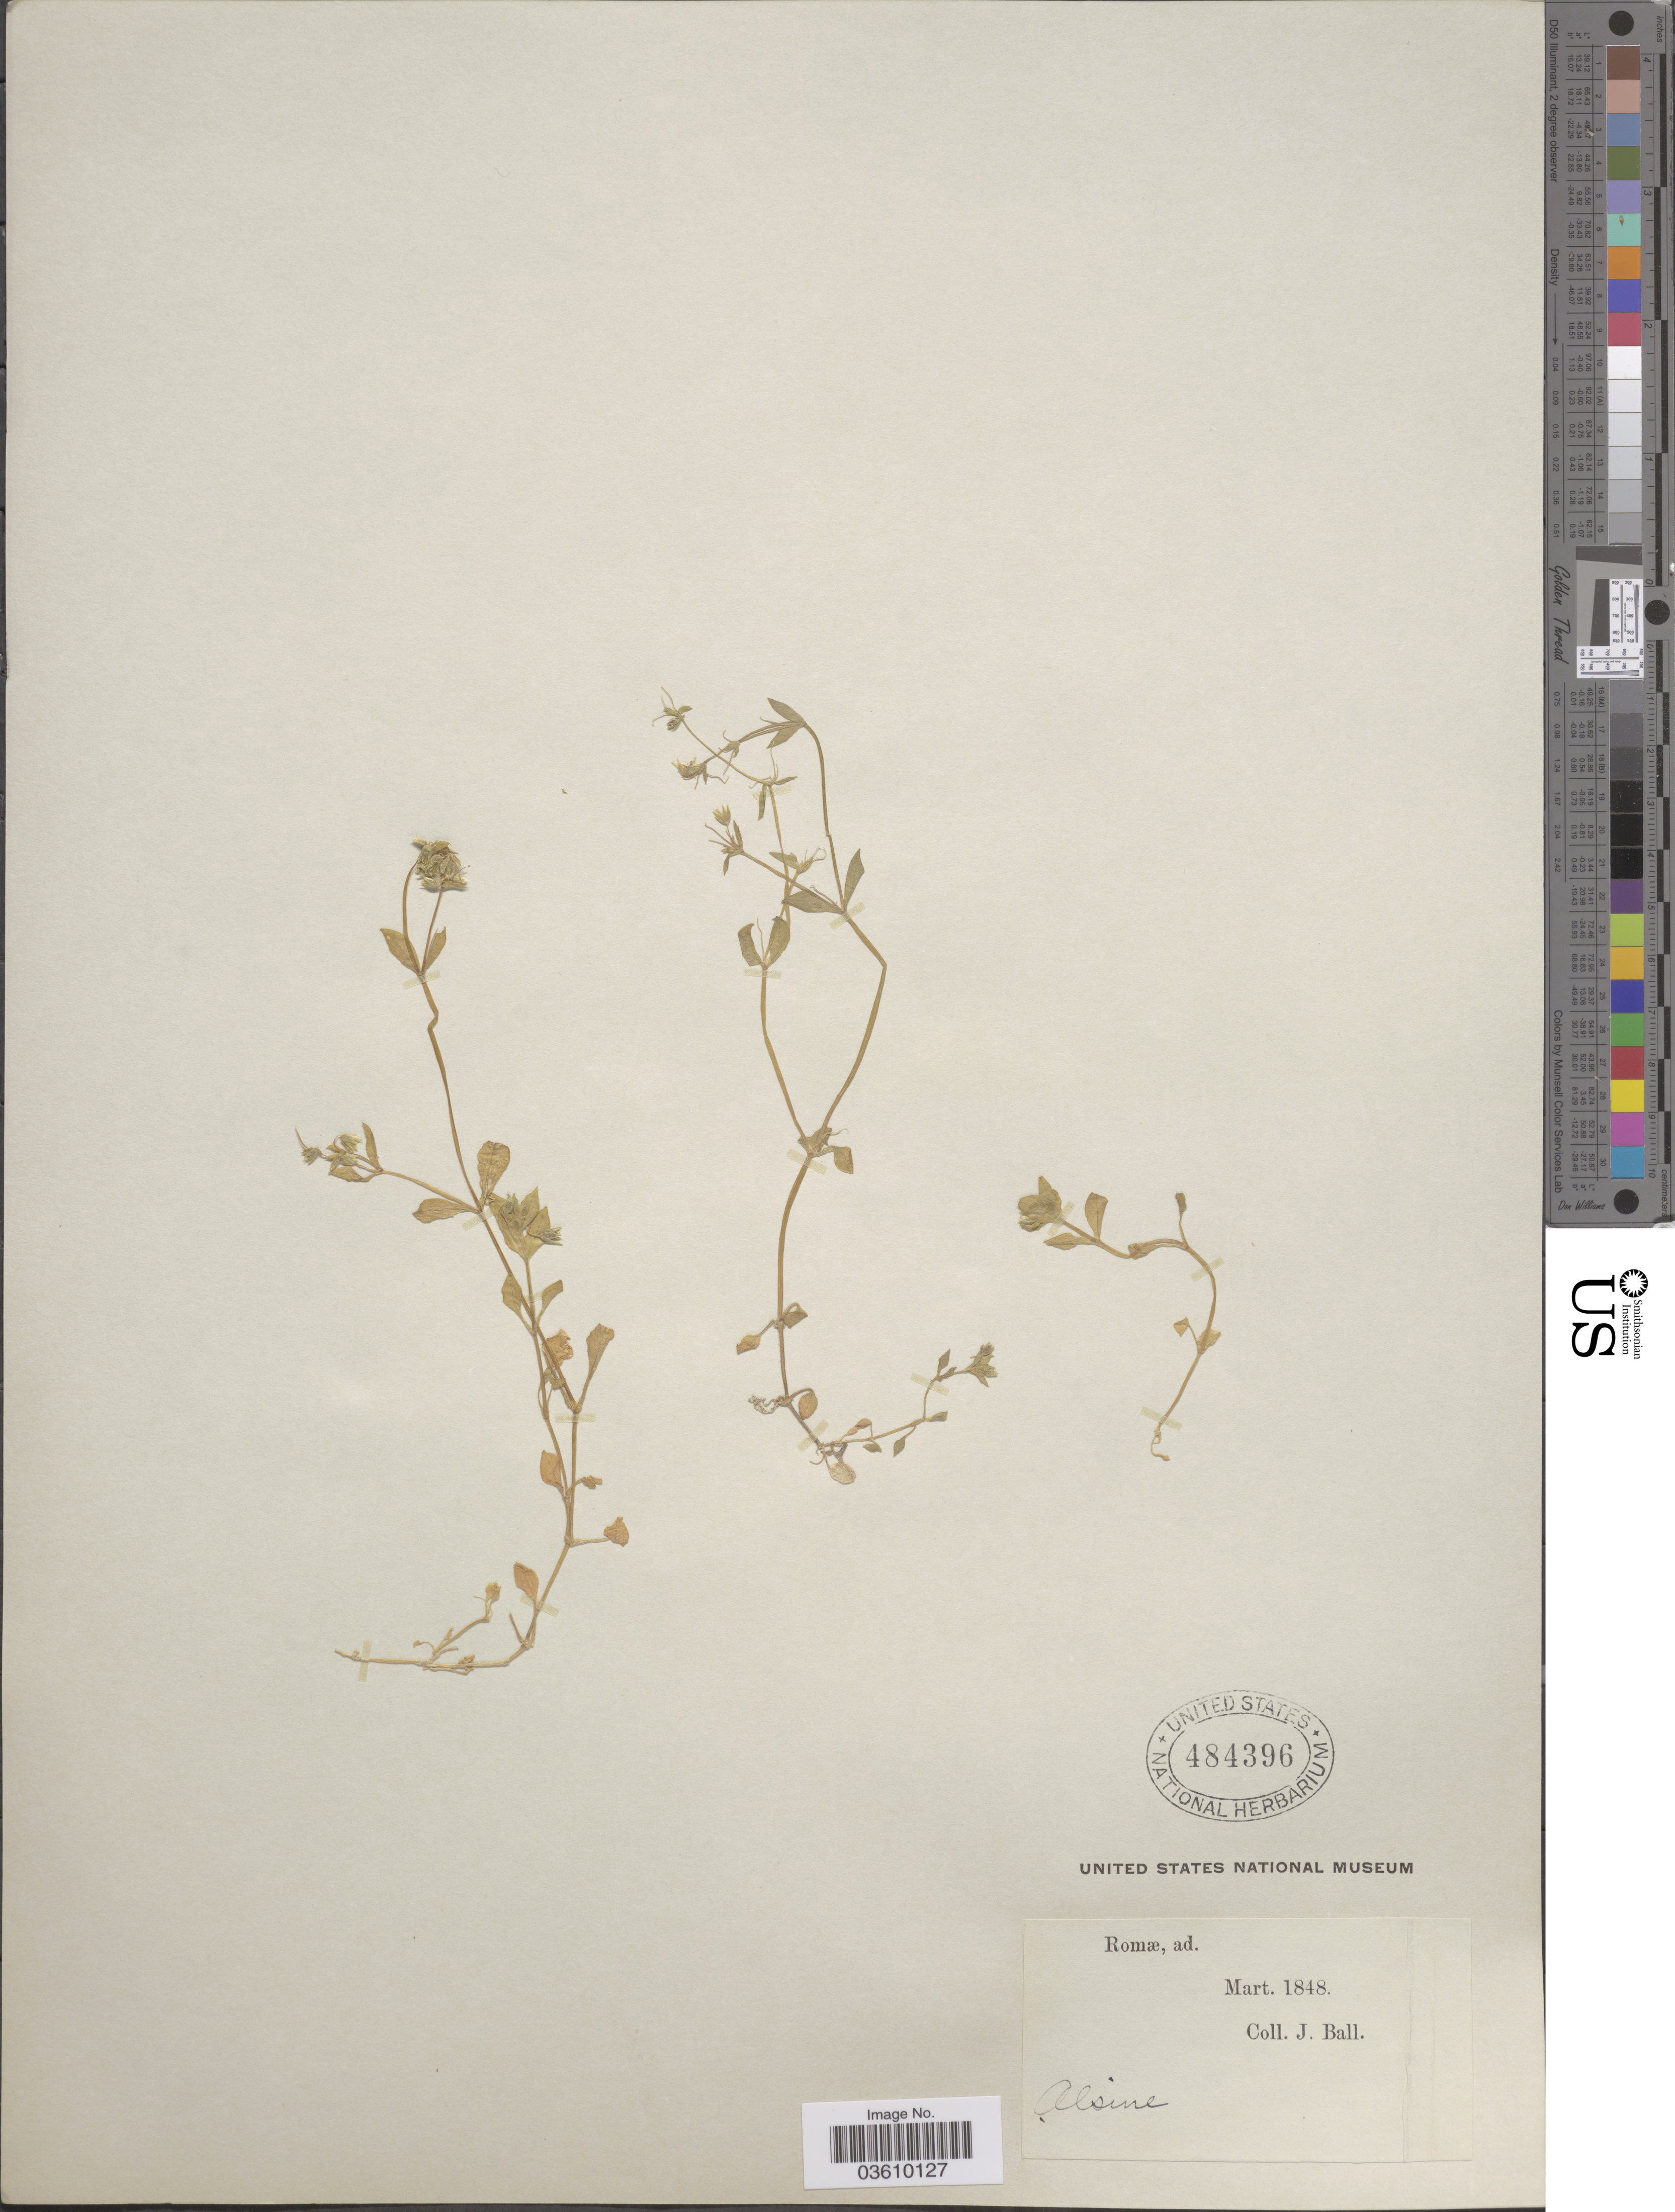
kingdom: Plantae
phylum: Tracheophyta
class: Magnoliopsida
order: Caryophyllales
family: Caryophyllaceae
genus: Stellaria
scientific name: Stellaria sp.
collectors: J. Ball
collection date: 1848-03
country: Italy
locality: Romæ, ad. Alsine.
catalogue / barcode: US 484396